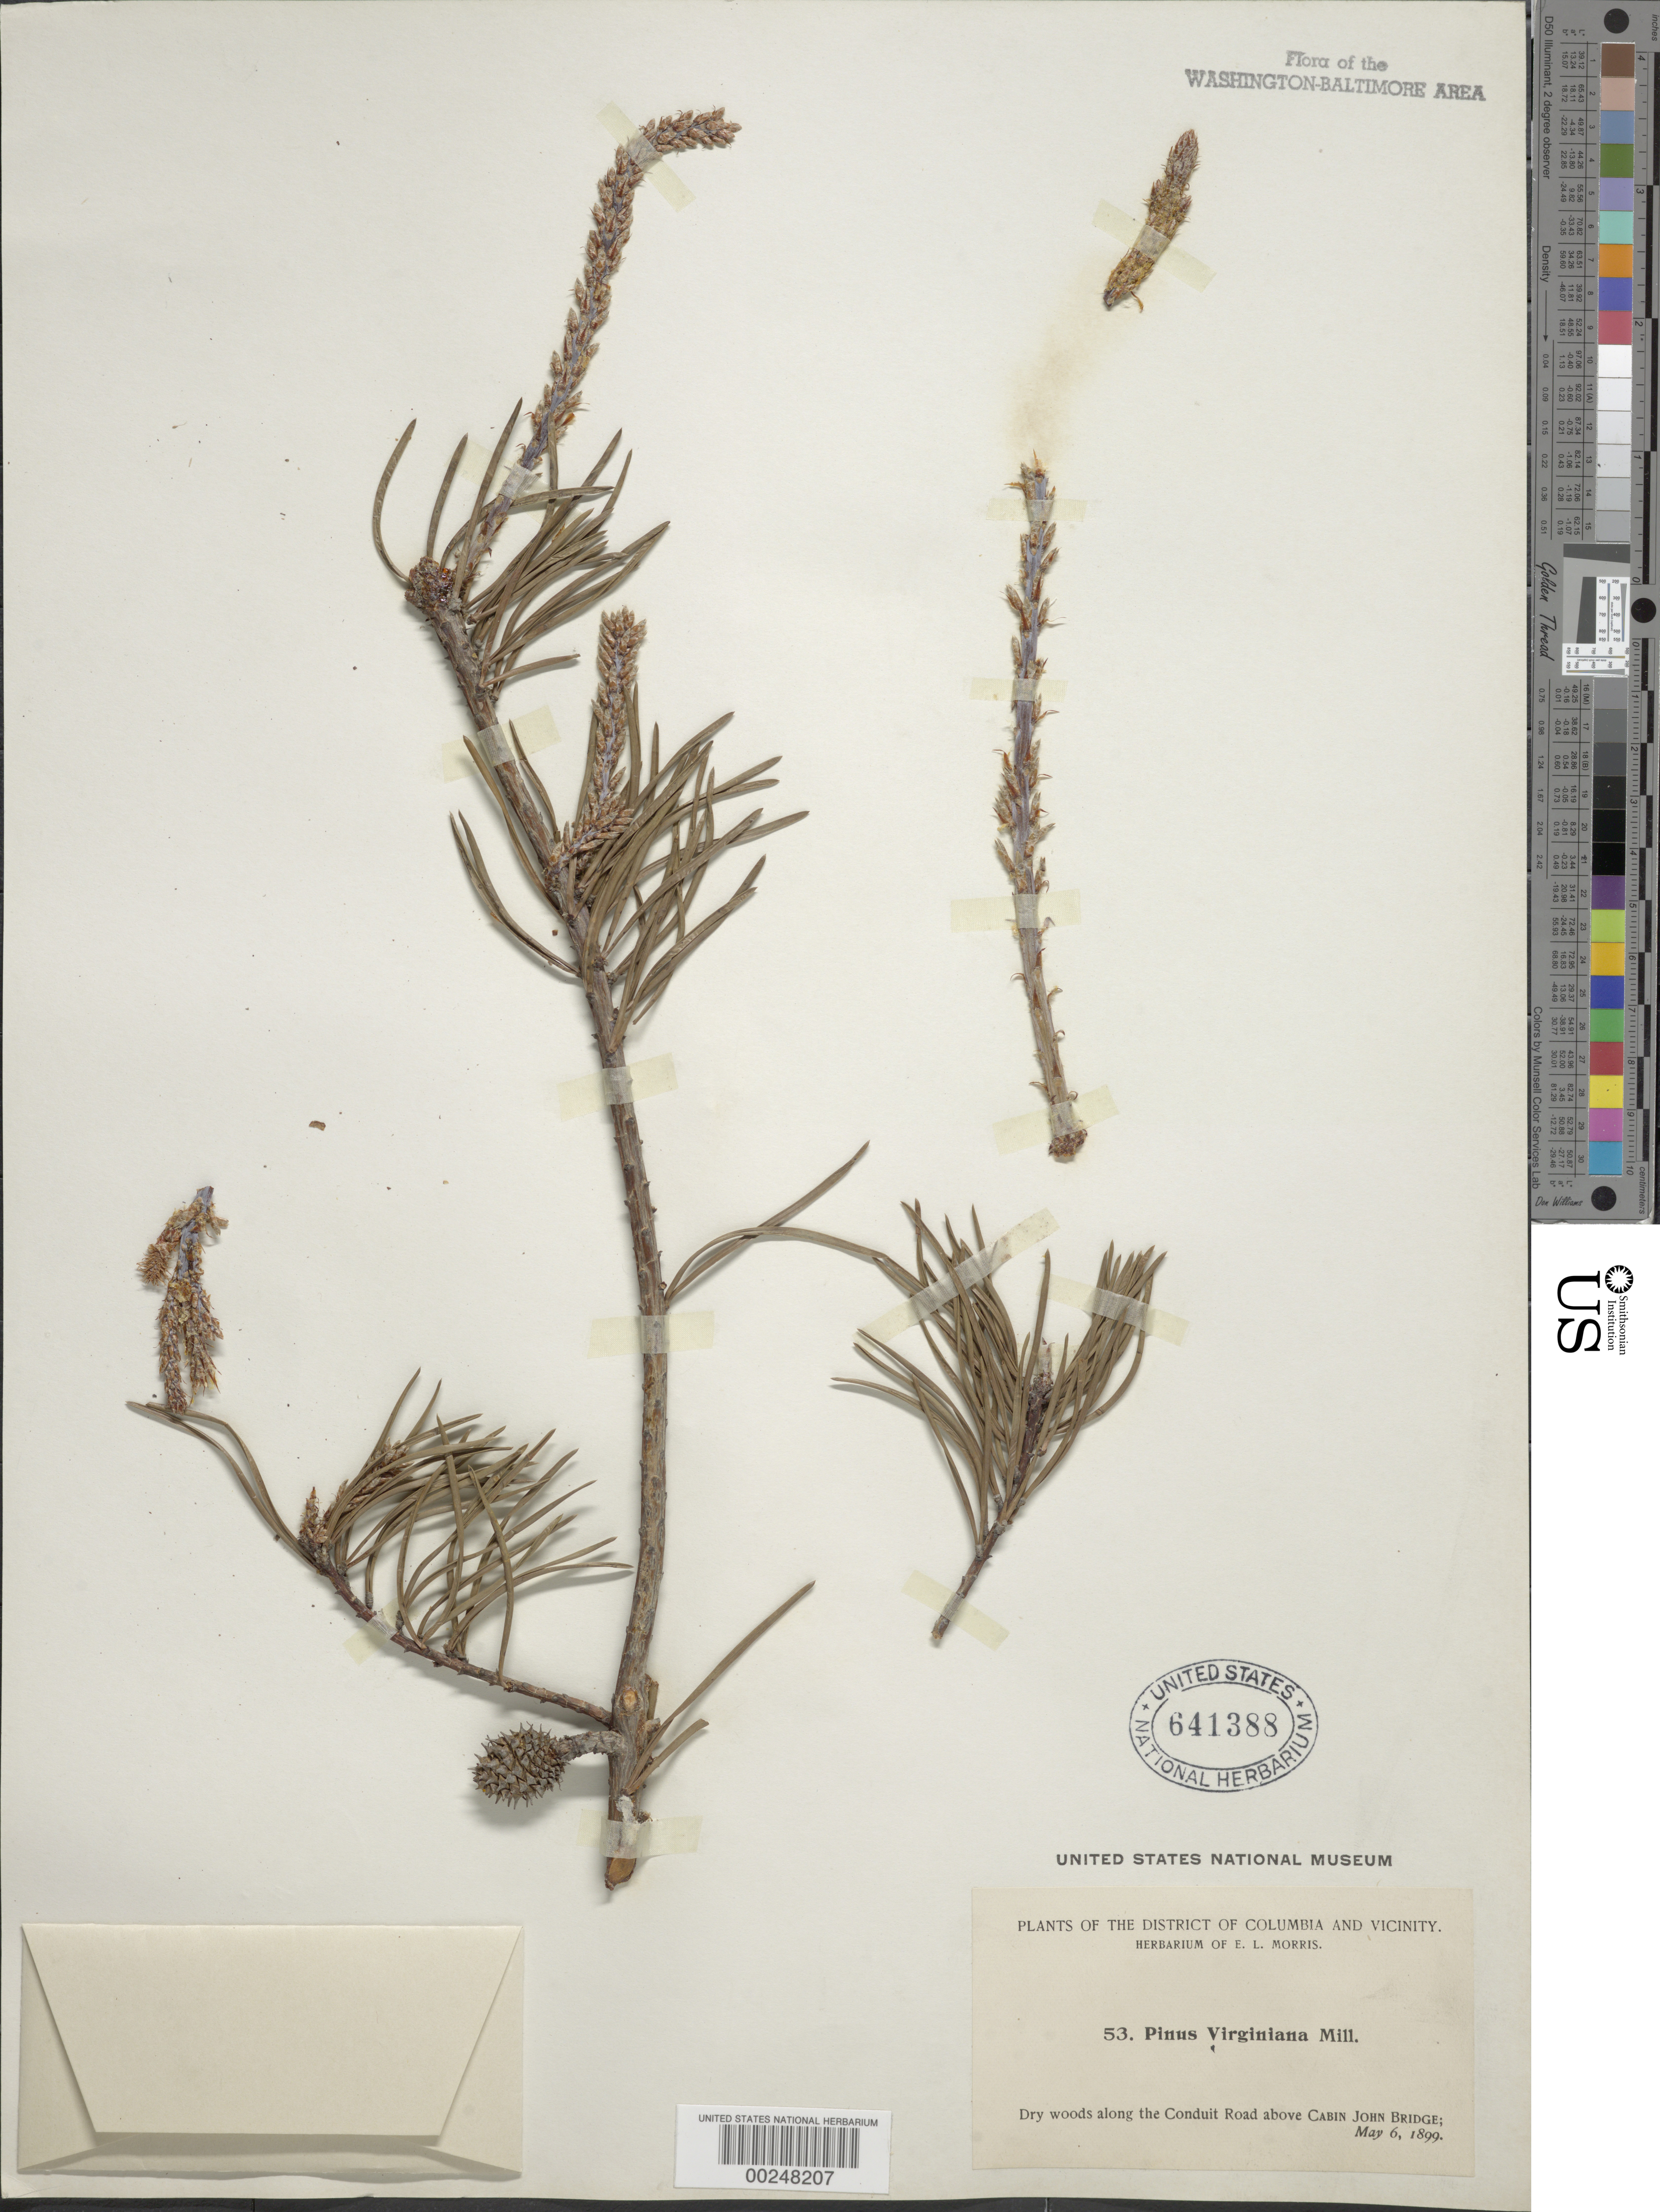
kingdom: Plantae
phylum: Tracheophyta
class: Pinopsida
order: Pinales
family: Pinaceae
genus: Pinus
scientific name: Pinus virginiana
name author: Mill.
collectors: E. L. Morris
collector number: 53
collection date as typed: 06 May 1899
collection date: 1899-05-06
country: United States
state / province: Maryland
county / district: Montgomery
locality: Along Conduit road, above Cabin John Bridge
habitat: Dry woods along road above bridge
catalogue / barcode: US 641388